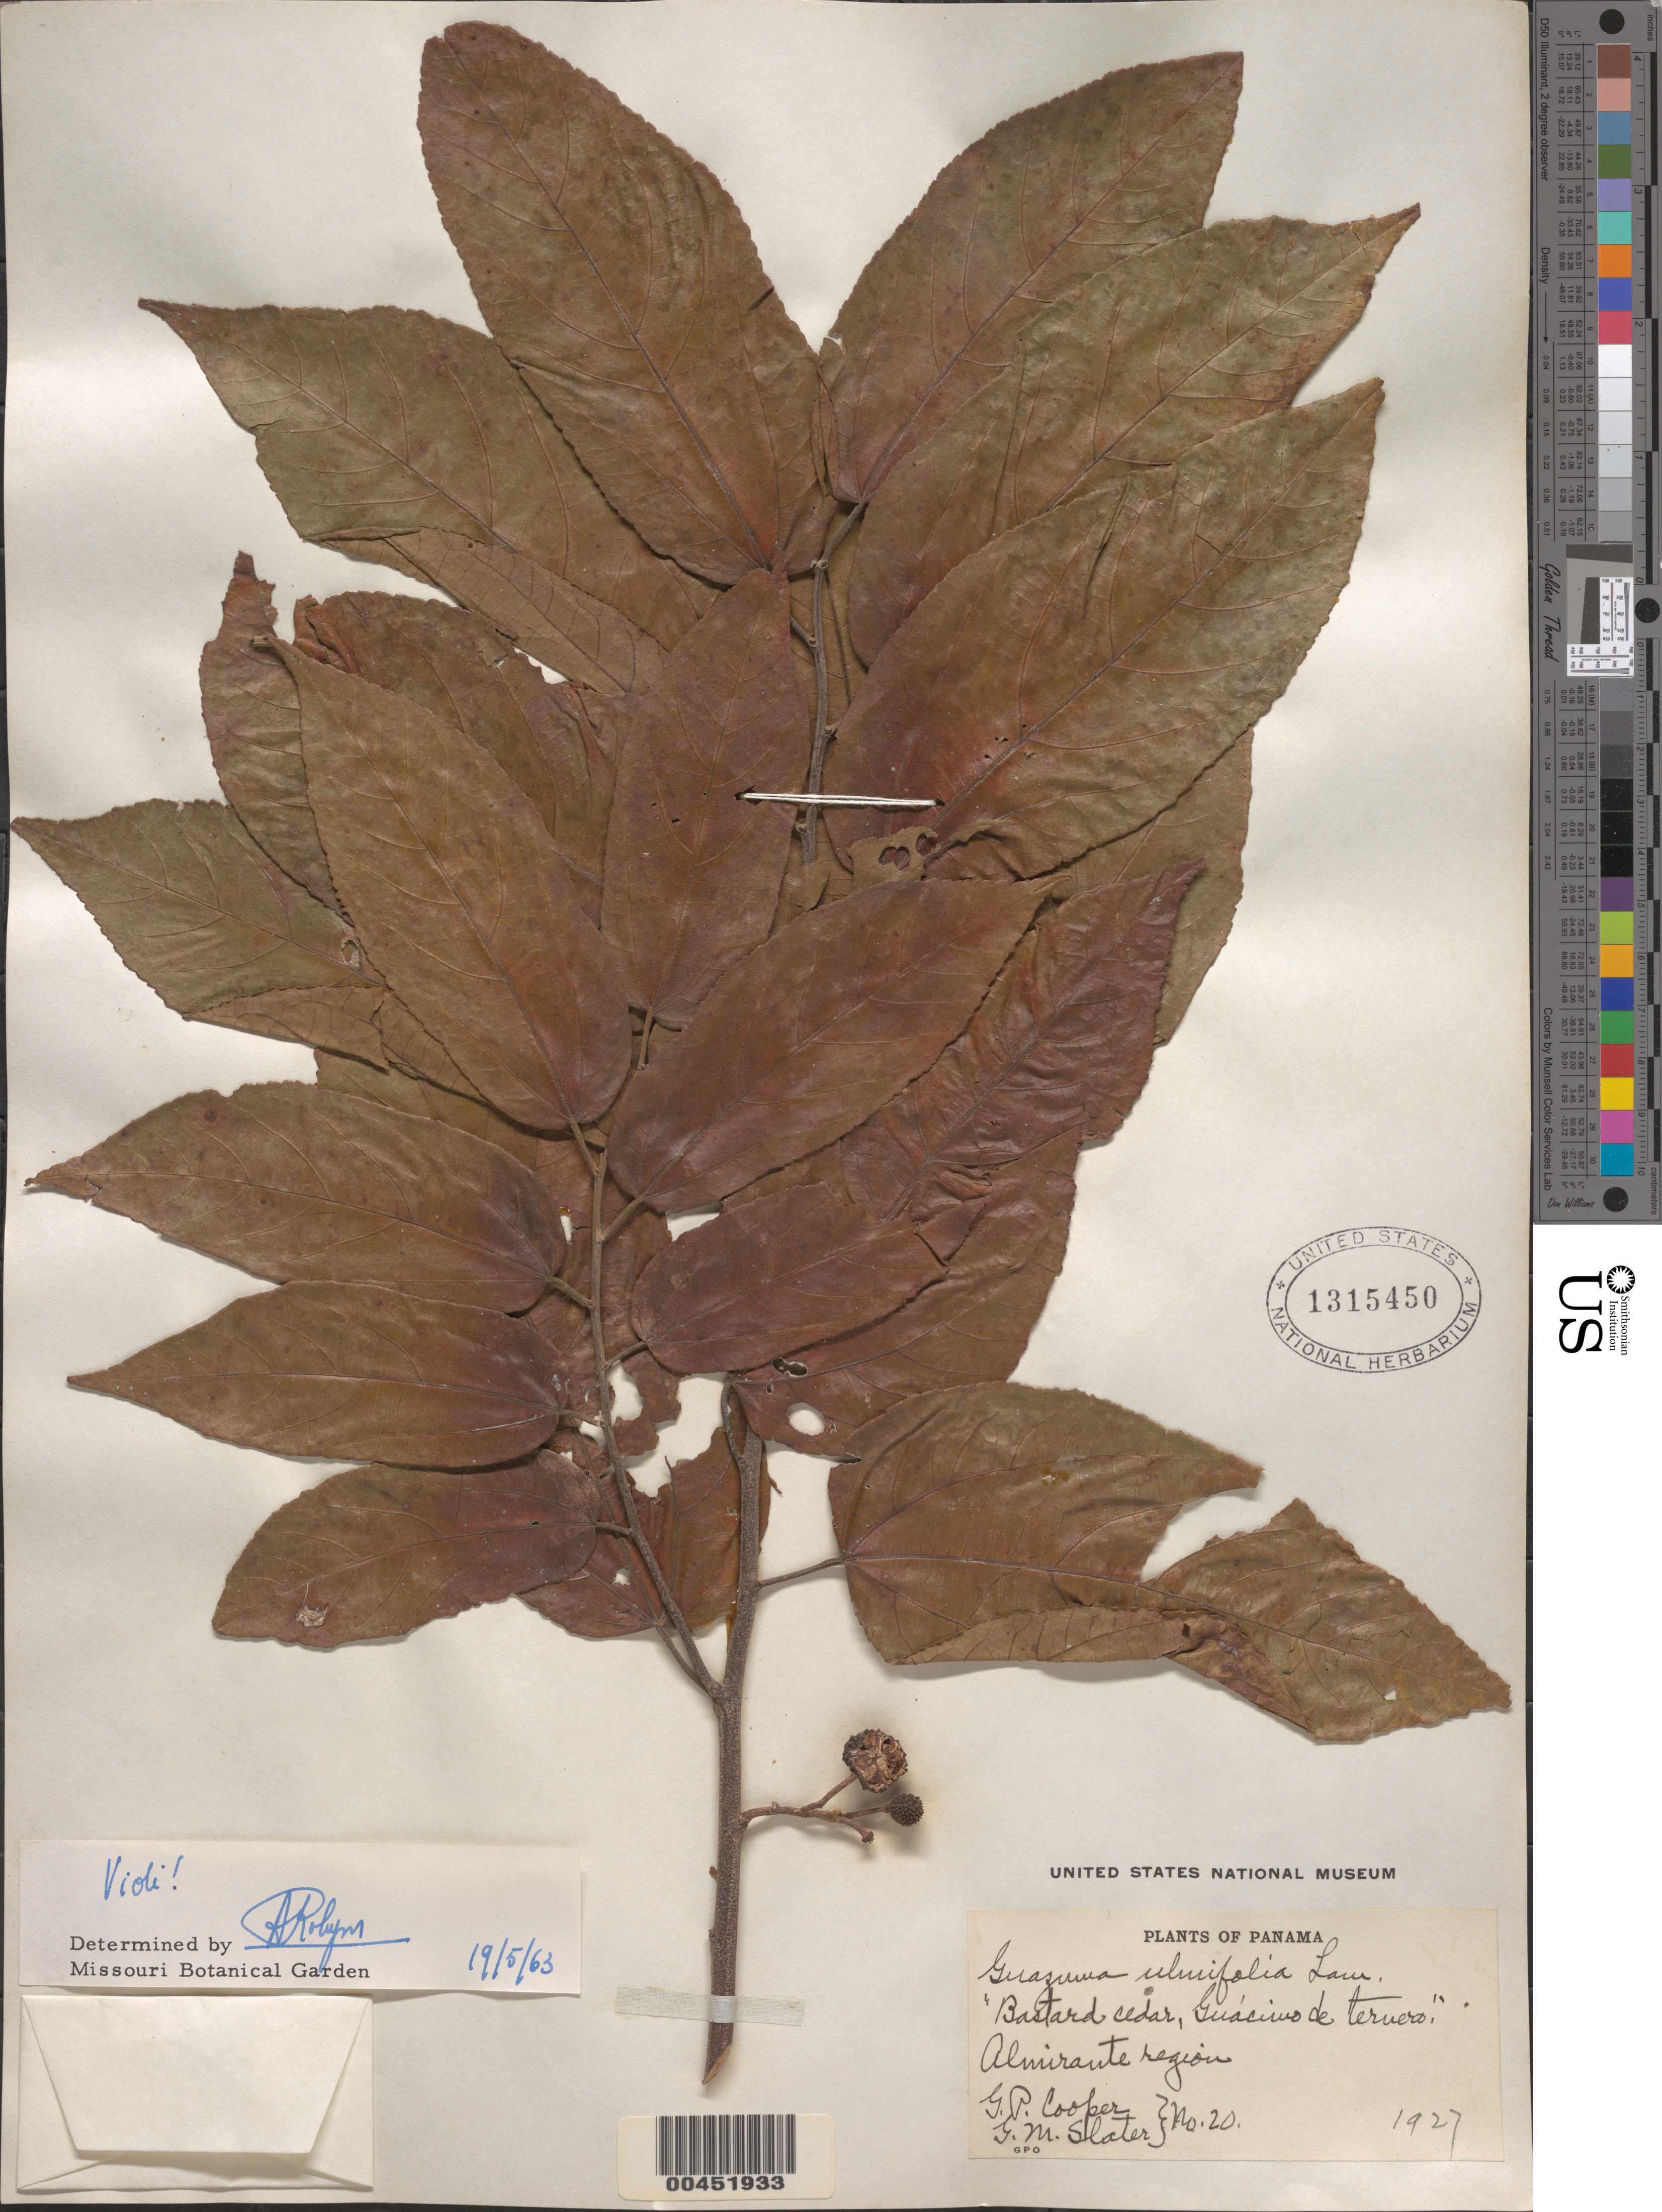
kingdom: Plantae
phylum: Tracheophyta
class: Magnoliopsida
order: Malvales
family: Malvaceae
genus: Guazuma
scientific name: Guazuma ulmifolia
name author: Lam.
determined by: Robyns, A. G. M.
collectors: G. Cooper & G. Slater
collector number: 20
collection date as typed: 1927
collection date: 1927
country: Panama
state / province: Bocas del Toro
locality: Almirante region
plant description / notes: Common name: Bastard cedar; Common name: Guácimo de terueri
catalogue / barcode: US 1315450